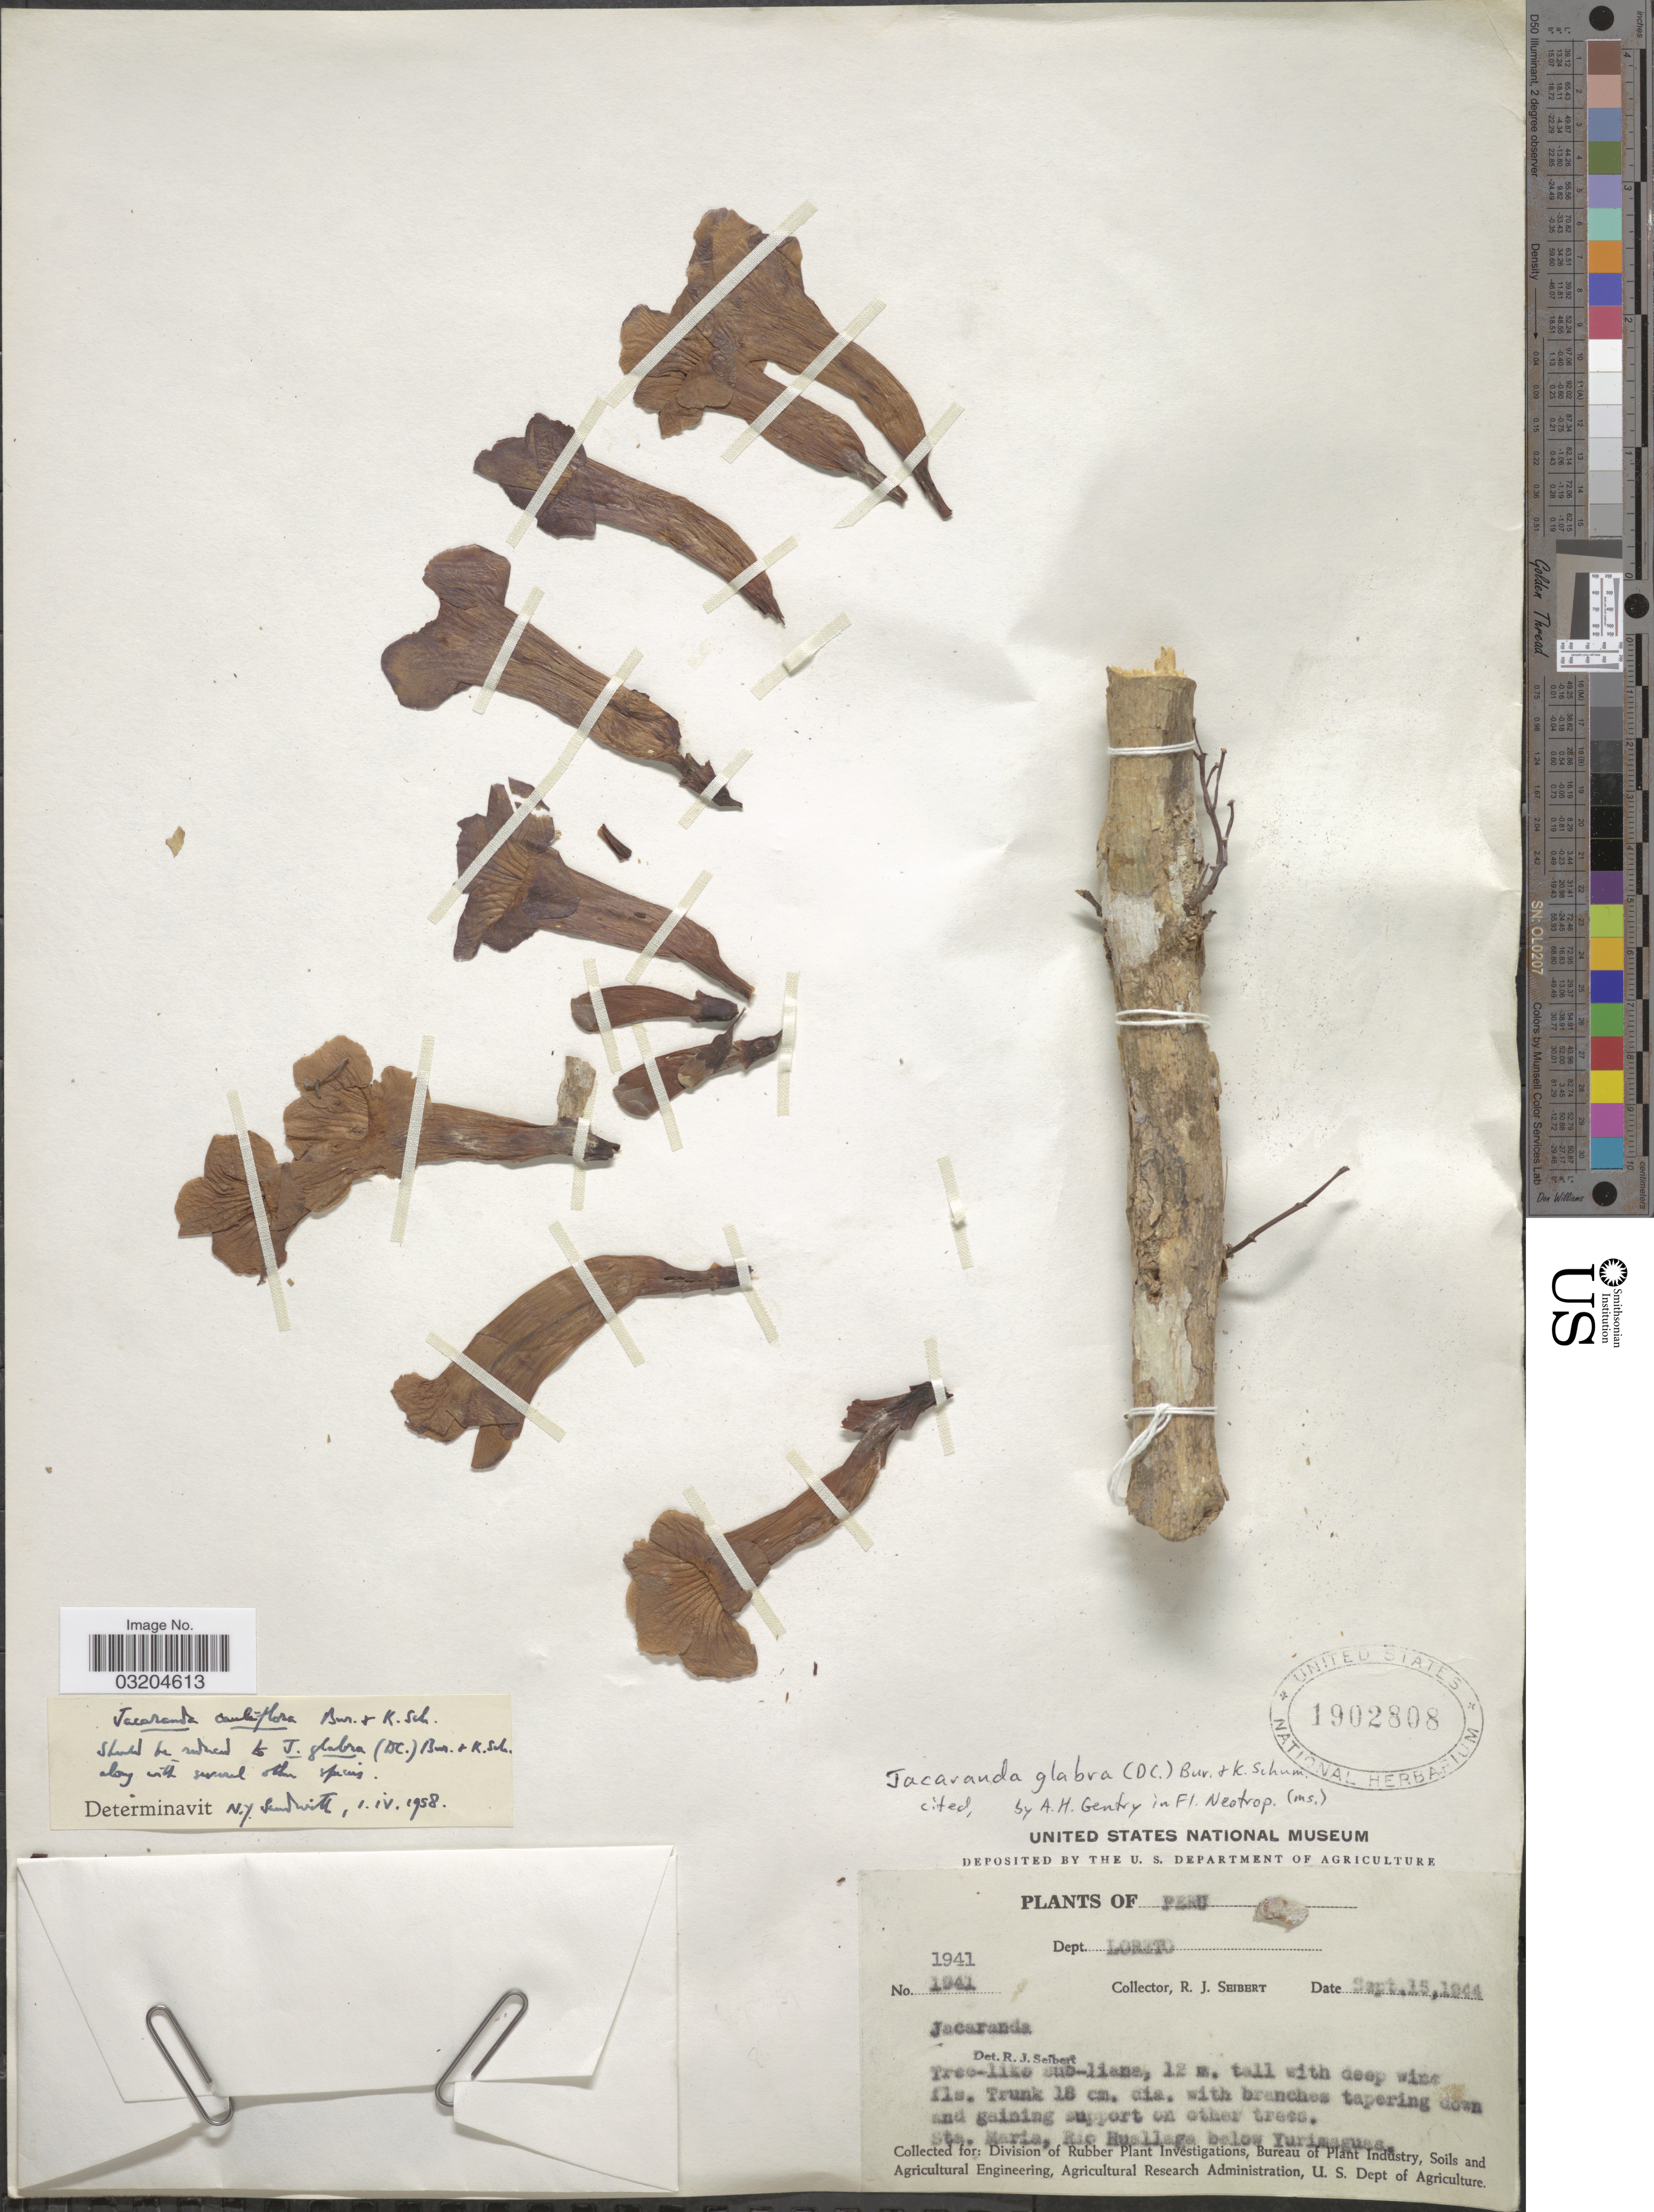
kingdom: Plantae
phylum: Tracheophyta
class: Magnoliopsida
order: Lamiales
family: Bignoniaceae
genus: Jacaranda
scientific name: Jacaranda glabra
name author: (DC.) Bureau & K. Schum.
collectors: R. J. Seibert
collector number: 1941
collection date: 1944-09-15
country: Peru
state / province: Loreto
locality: Dept. Loreto. Sta. María, Rio Huallaga below Yurimaguas.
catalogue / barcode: US 1902808